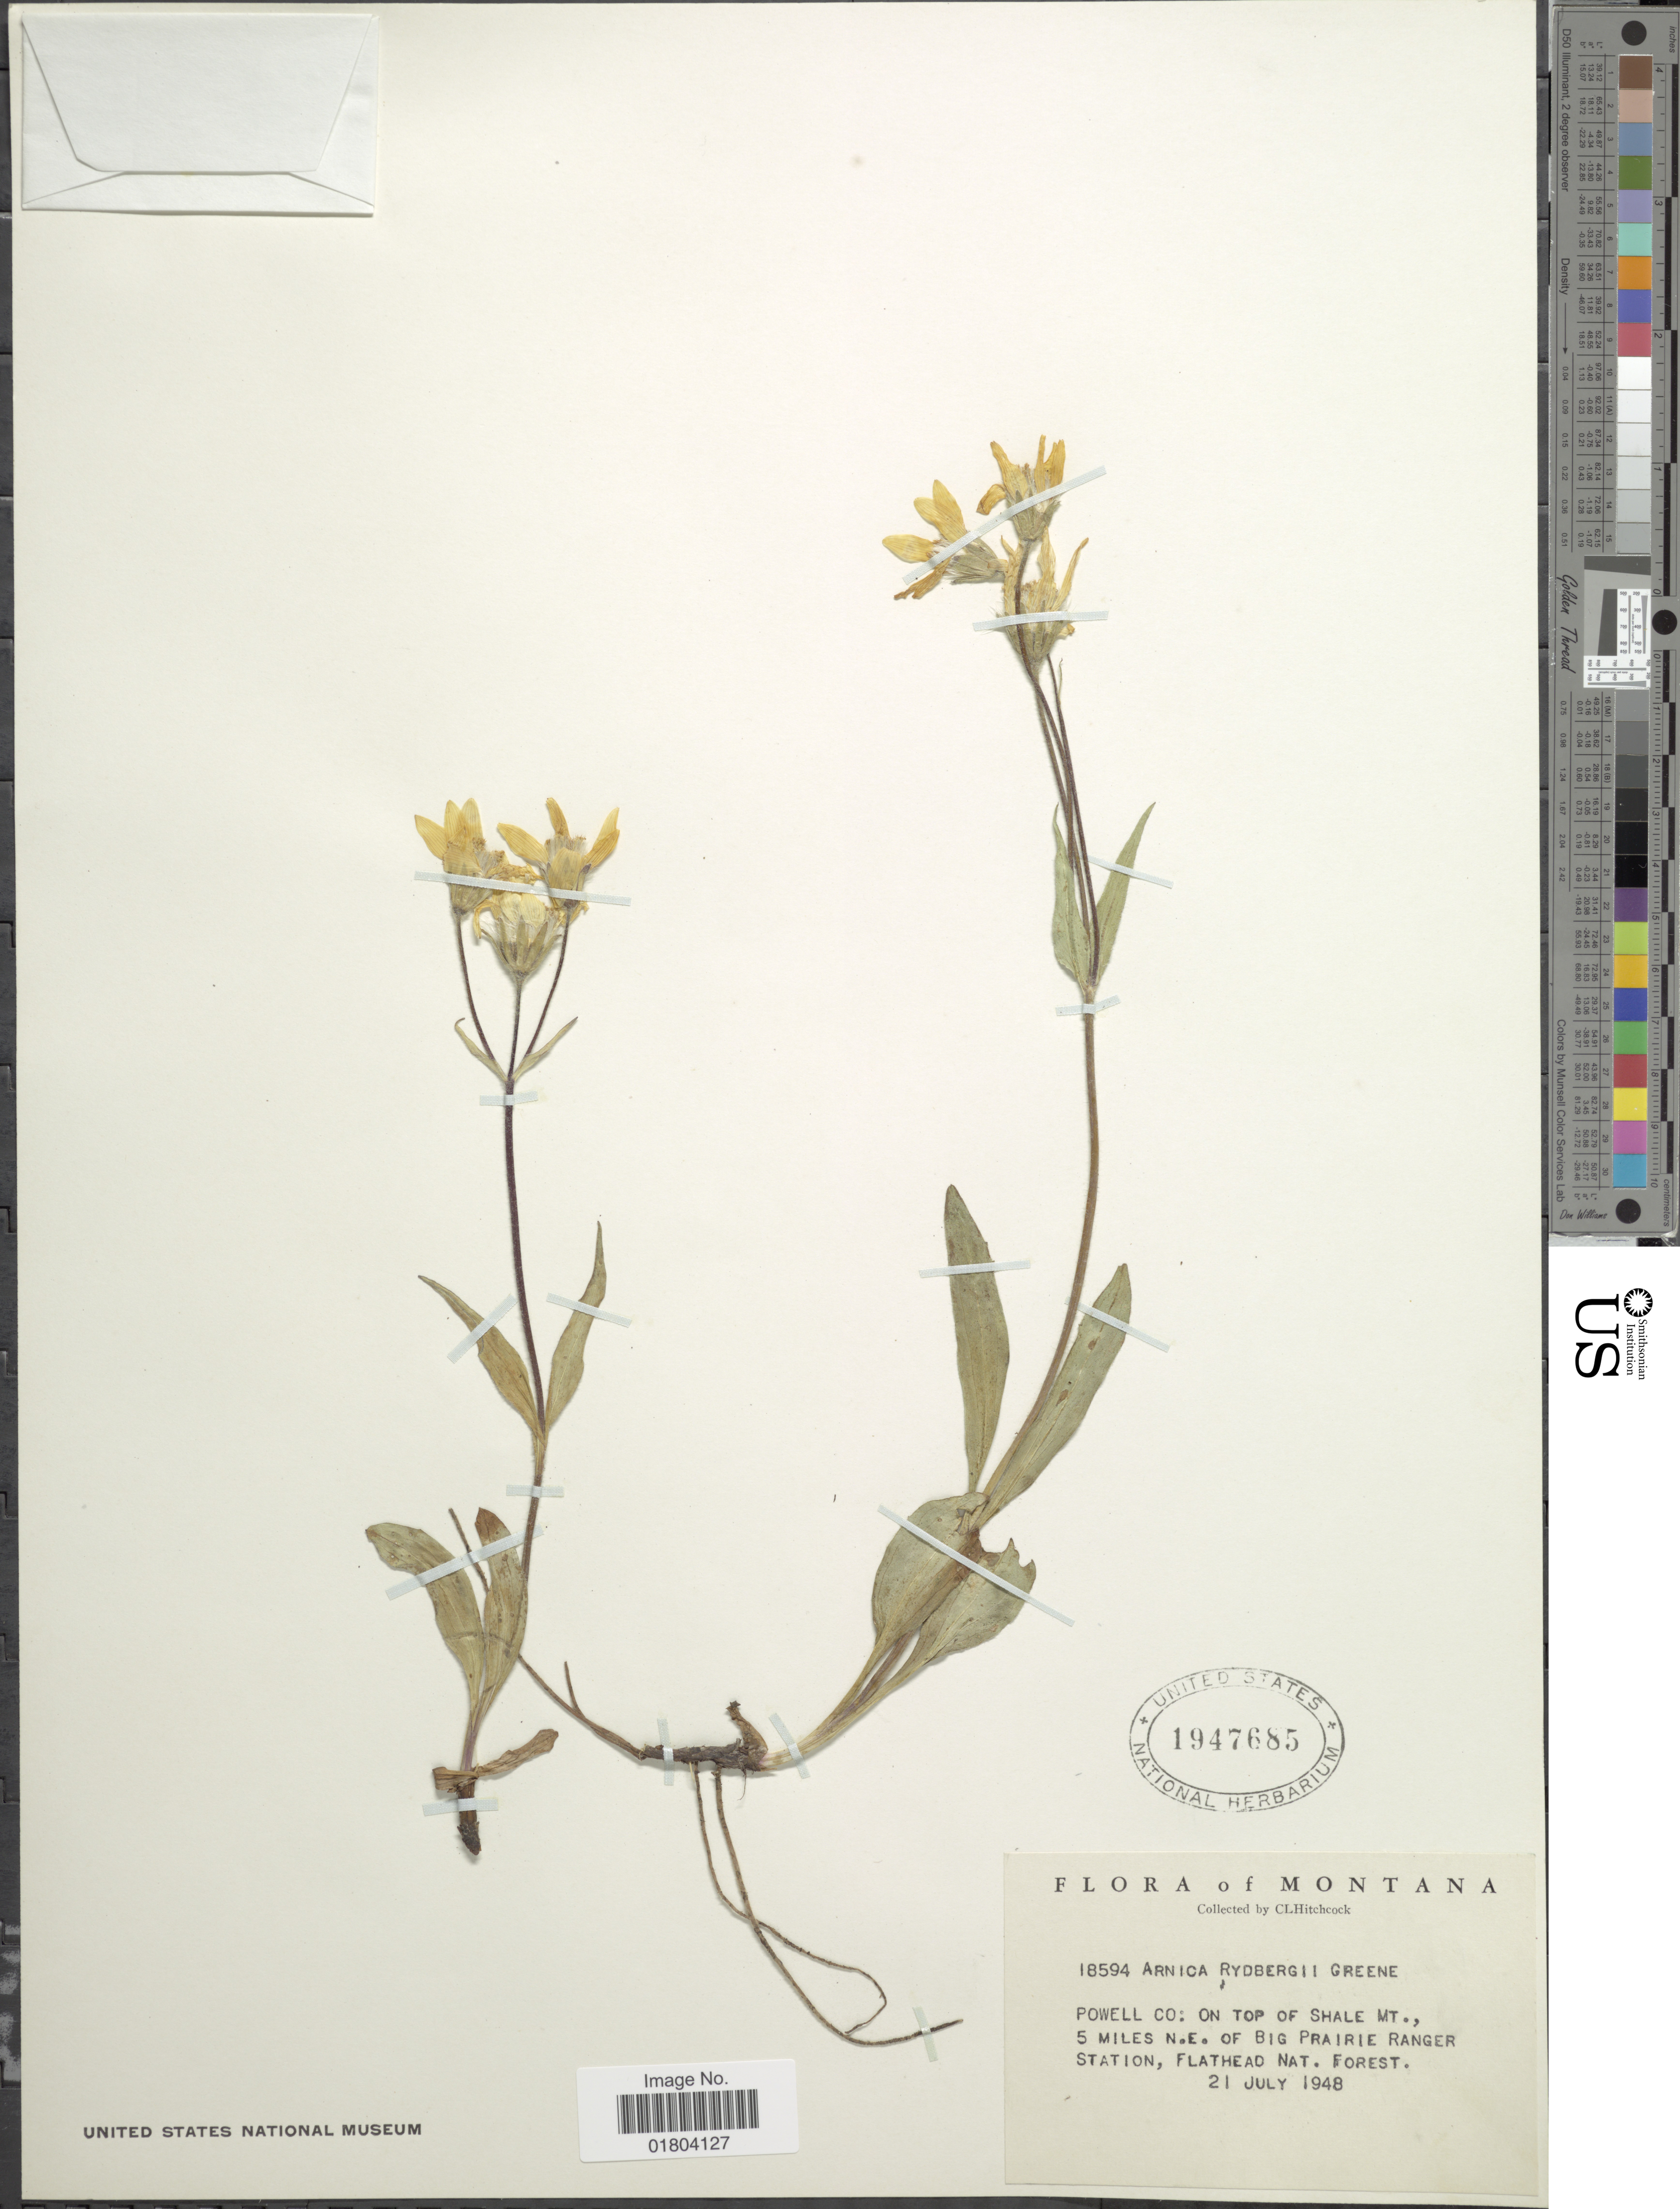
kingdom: Plantae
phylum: Tracheophyta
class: Magnoliopsida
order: Asterales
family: Asteraceae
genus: Arnica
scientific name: Arnica rydbergii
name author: Greene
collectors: C. L. Hitchcock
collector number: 18594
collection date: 1948-07-21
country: United States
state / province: Montana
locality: Powell Co: on top of Shale Mt., 5 miles N.E. of Big Prairie Ranger Station, Flathead Nat Forest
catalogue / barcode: US 1947685